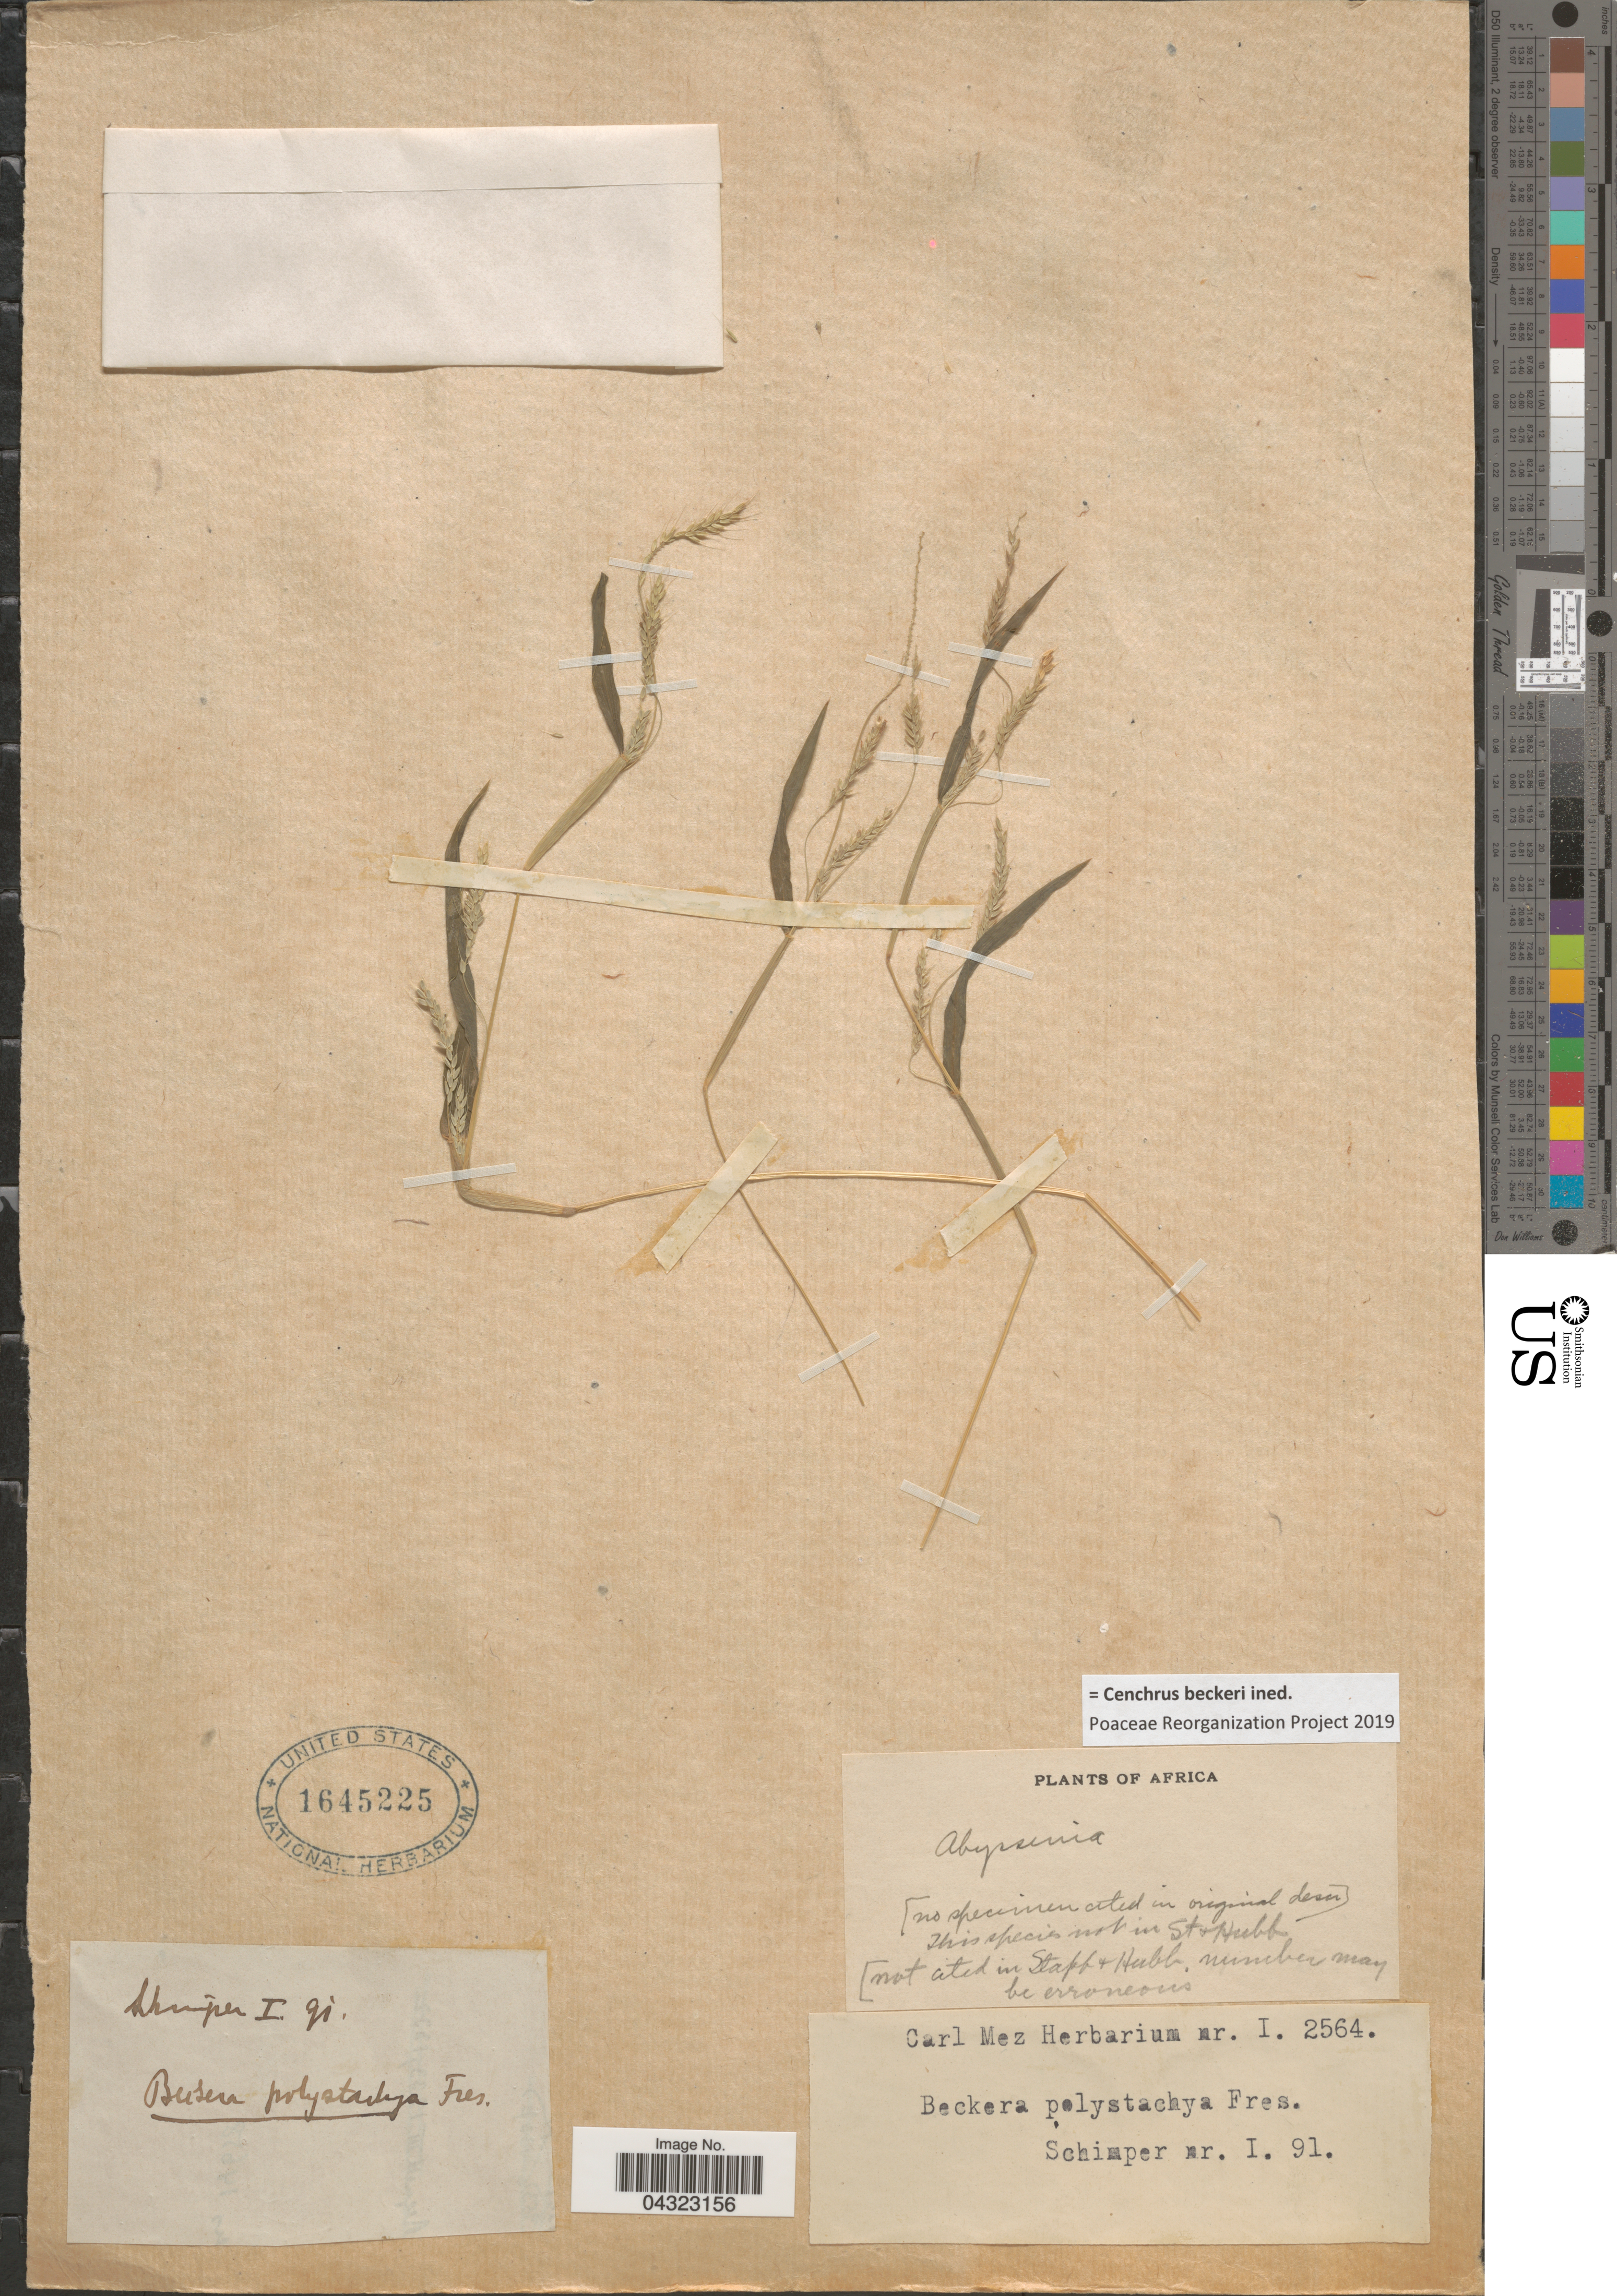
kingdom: Plantae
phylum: Tracheophyta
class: Liliopsida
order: Poales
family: Poaceae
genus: Cenchrus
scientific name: Cenchrus beckerii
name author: ined prp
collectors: -. Schimper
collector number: I.91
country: Ethiopia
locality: Abyssinia.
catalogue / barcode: US 1645225